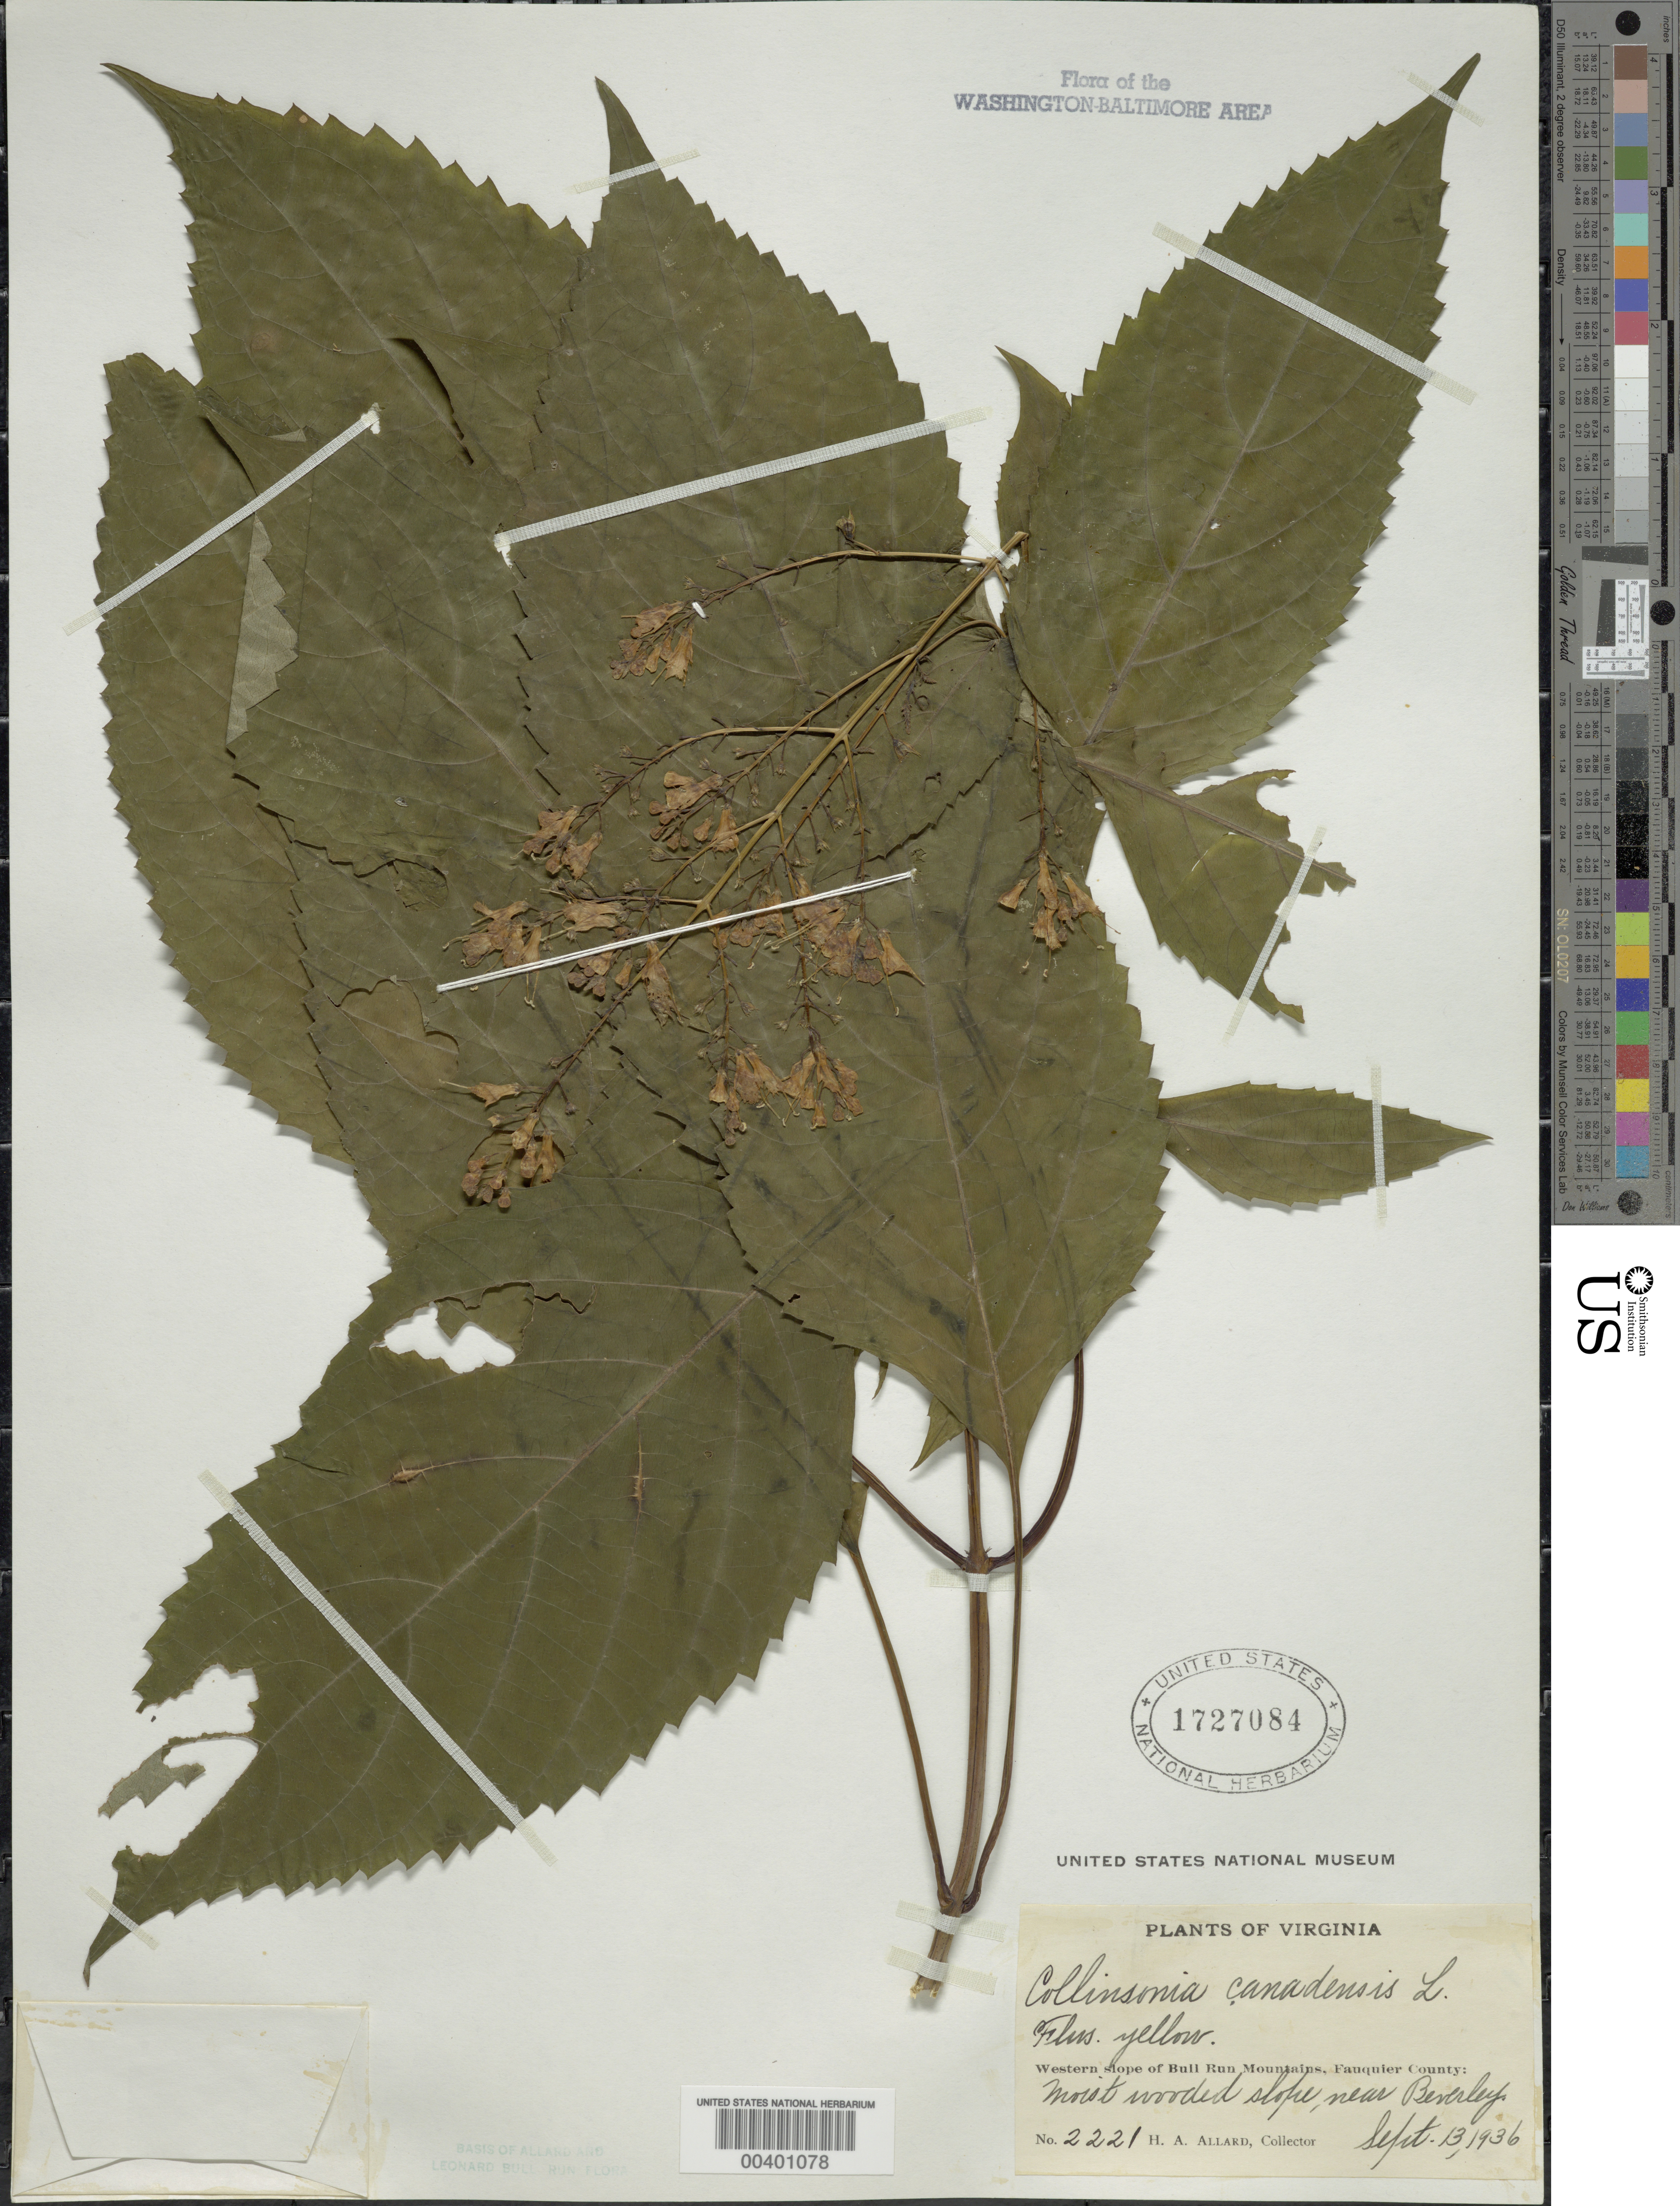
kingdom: Plantae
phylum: Tracheophyta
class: Magnoliopsida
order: Lamiales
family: Lamiaceae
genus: Collinsonia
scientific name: Collinsonia canadensis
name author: L.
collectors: H. A. Allard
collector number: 2221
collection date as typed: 13 Sep 1936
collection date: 1936-09-13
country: United States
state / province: Virginia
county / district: Fauquier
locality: Near Beverley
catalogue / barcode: US 1727084